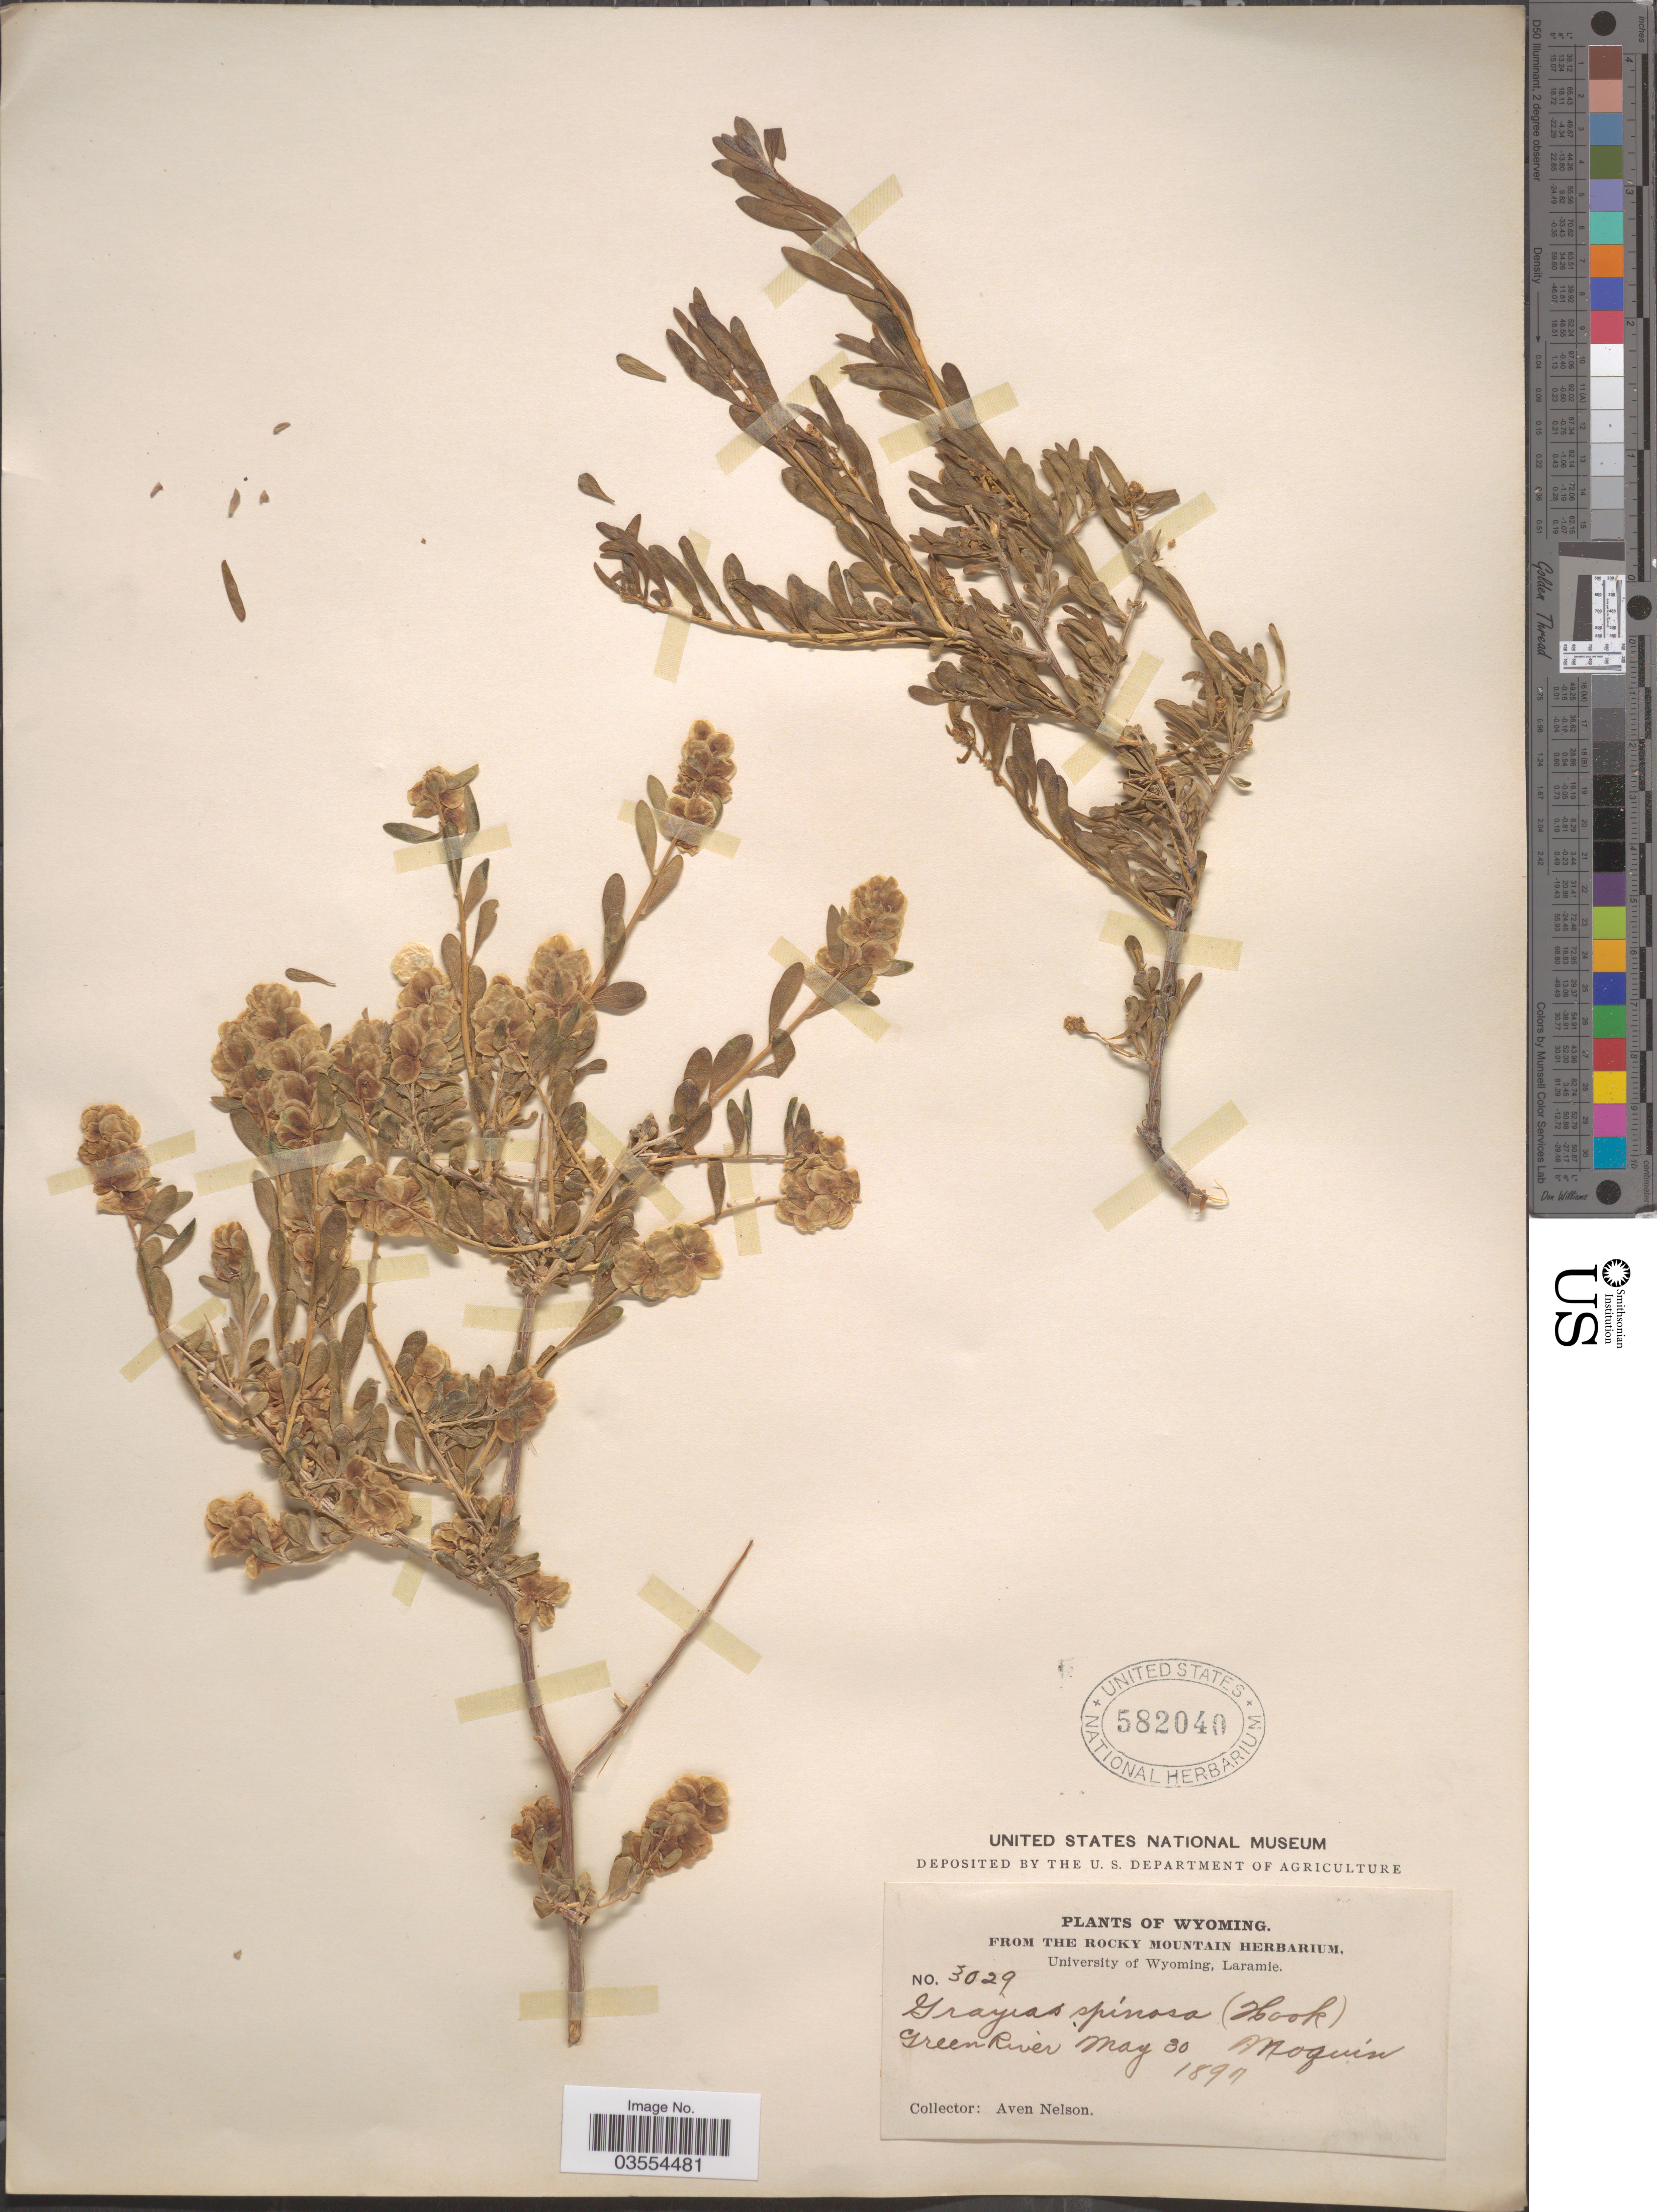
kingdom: Plantae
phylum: Tracheophyta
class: Magnoliopsida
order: Caryophyllales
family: Amaranthaceae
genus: Grayia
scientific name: Grayia spinosa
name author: (Hook.) Moq.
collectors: A. Nelson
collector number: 3029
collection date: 1897-05-30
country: United States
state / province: Wyoming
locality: Green River.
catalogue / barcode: US 582040